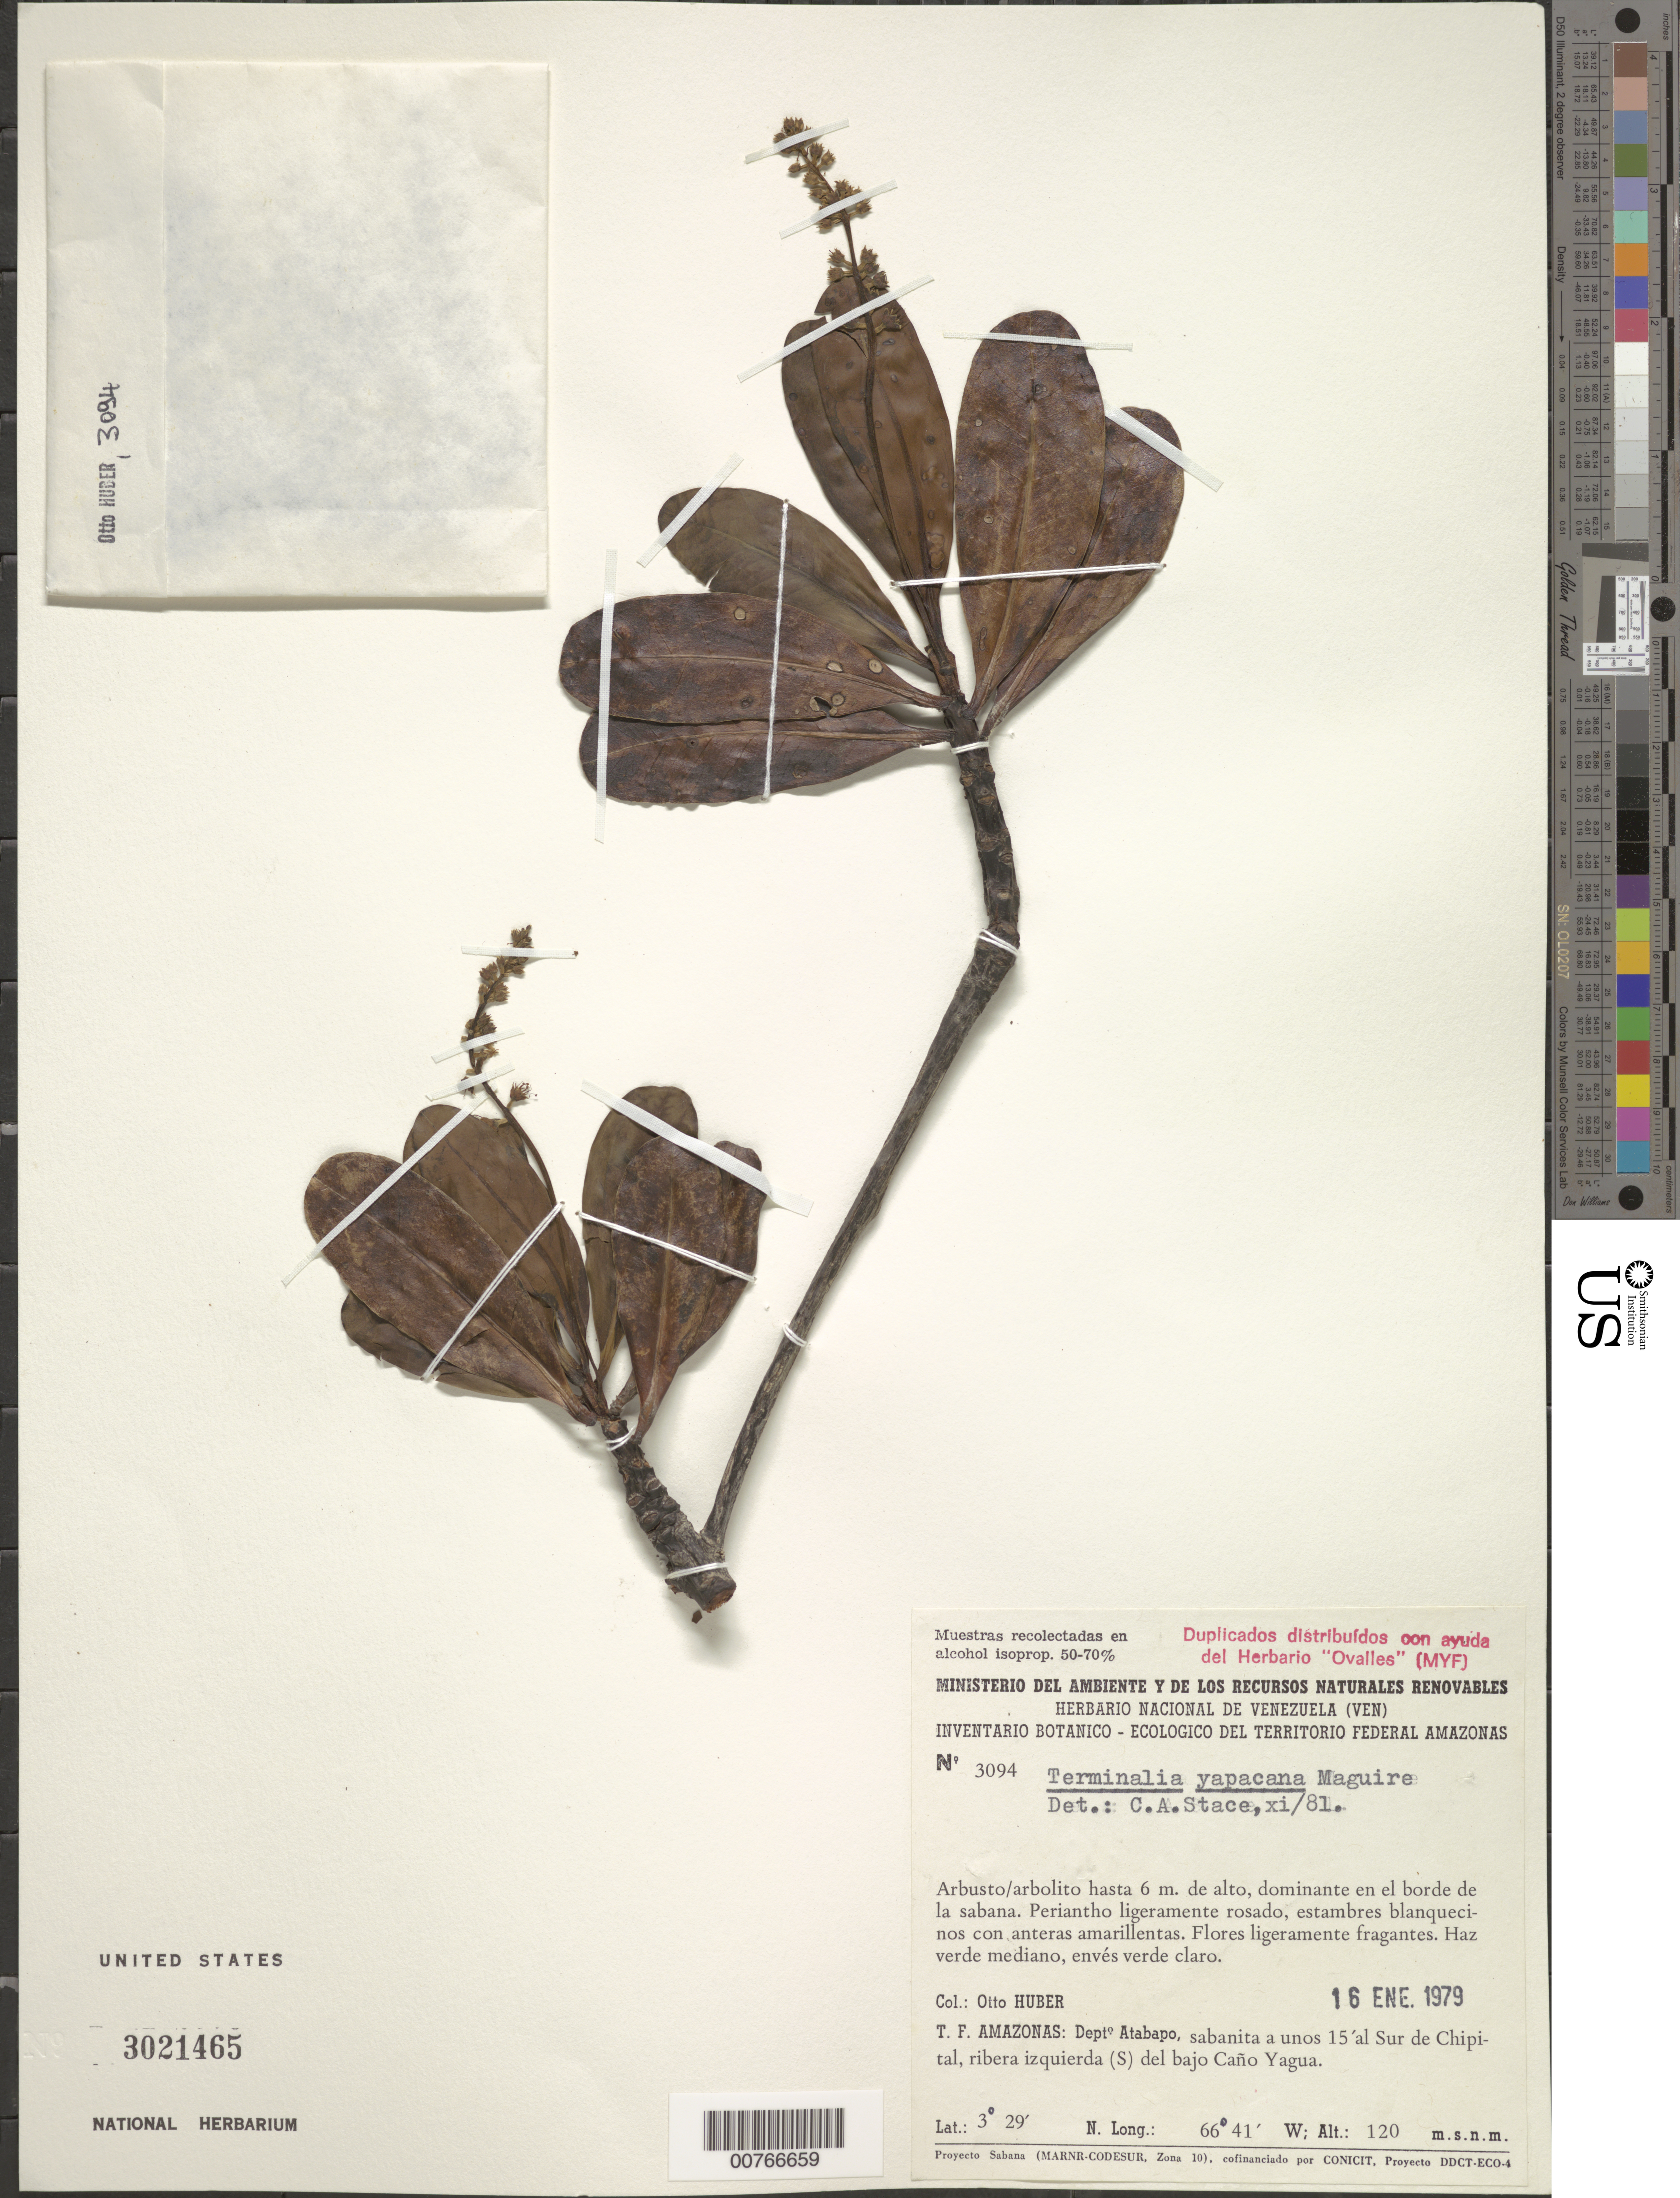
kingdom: Plantae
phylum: Tracheophyta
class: Magnoliopsida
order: Myrtales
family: Combretaceae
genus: Terminalia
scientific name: Terminalia yapacana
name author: Maguire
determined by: Dorr, L. J., (BOT), Smithsonian Institution - National Museum of Natural History (UNITED STATES)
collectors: O. Huber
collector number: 3094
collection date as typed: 16-Jan-79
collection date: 1979-01-16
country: Venezuela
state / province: Amazonas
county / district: Atabapo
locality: Chipital, al S, ribera izquierda(S) del bajo Caño Yagua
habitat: Sabana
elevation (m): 120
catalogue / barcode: US 3021465